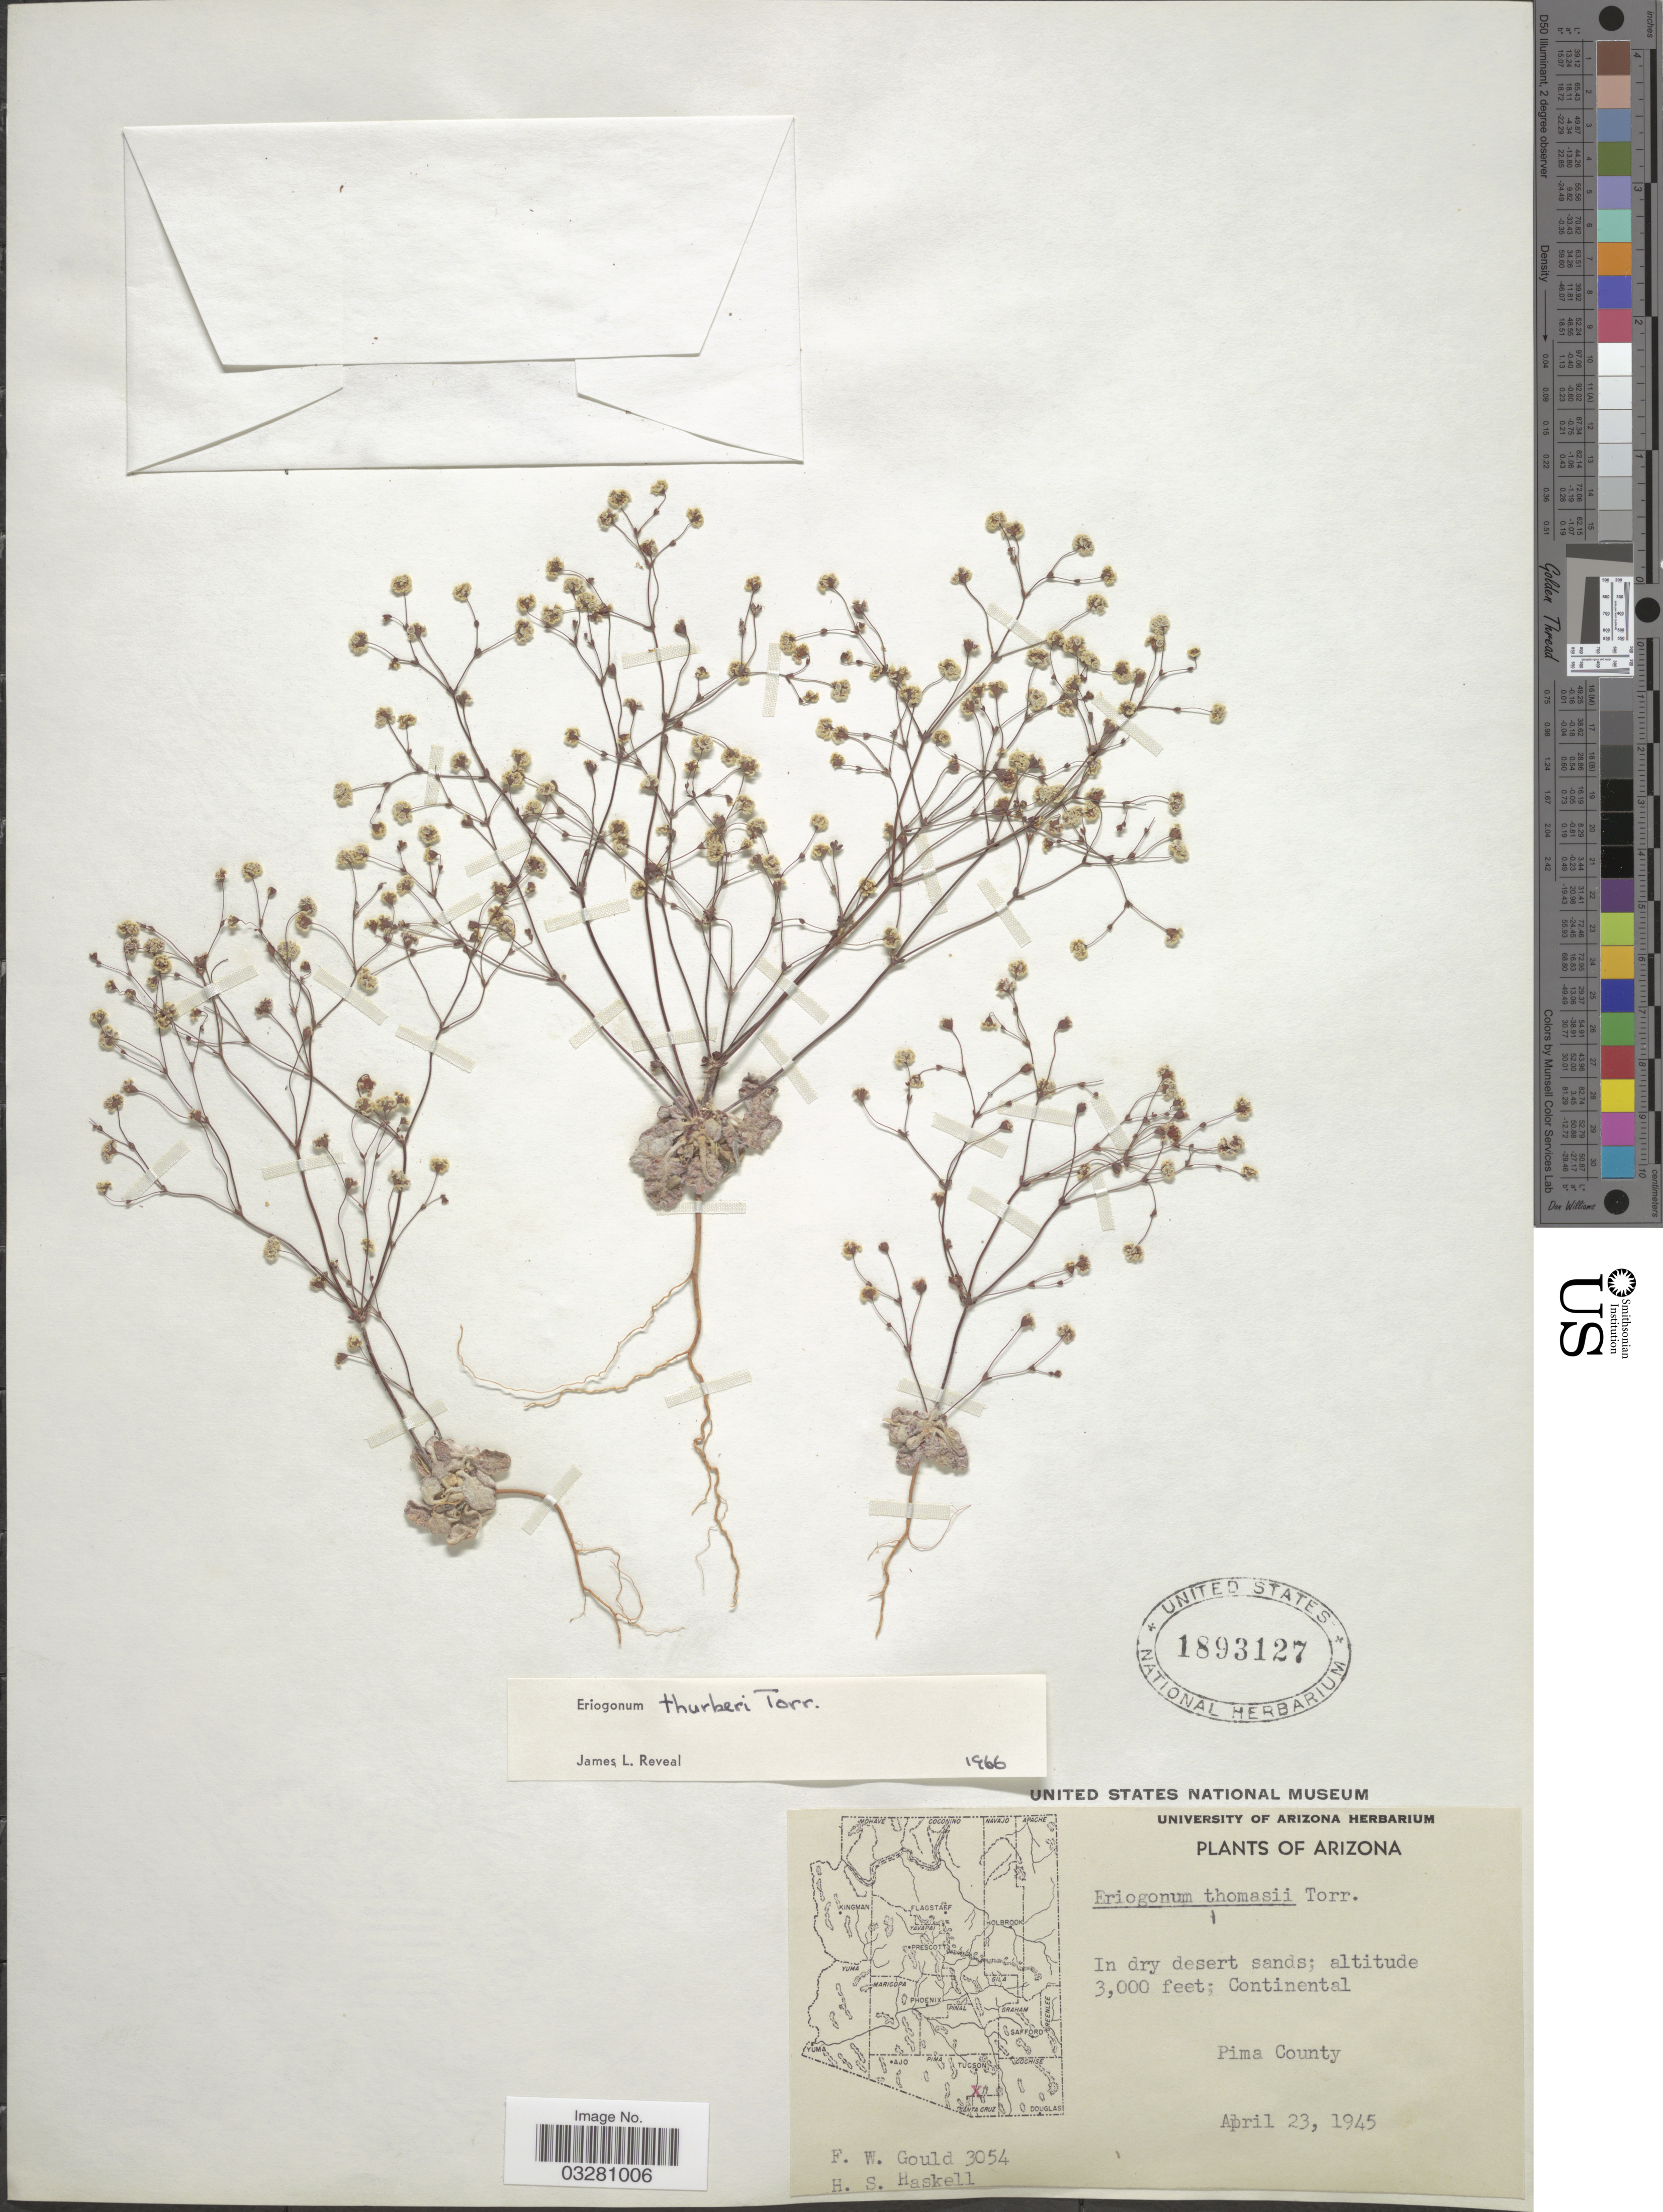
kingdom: Plantae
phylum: Tracheophyta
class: Magnoliopsida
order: Caryophyllales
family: Polygonaceae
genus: Eriogonum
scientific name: Eriogonum thurberi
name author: Torr.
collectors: F. W. Gould & H. Haskell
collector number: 3054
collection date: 1945-04-23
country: United States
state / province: Arizona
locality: Continental. Pima County.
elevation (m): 914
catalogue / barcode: US 1893127